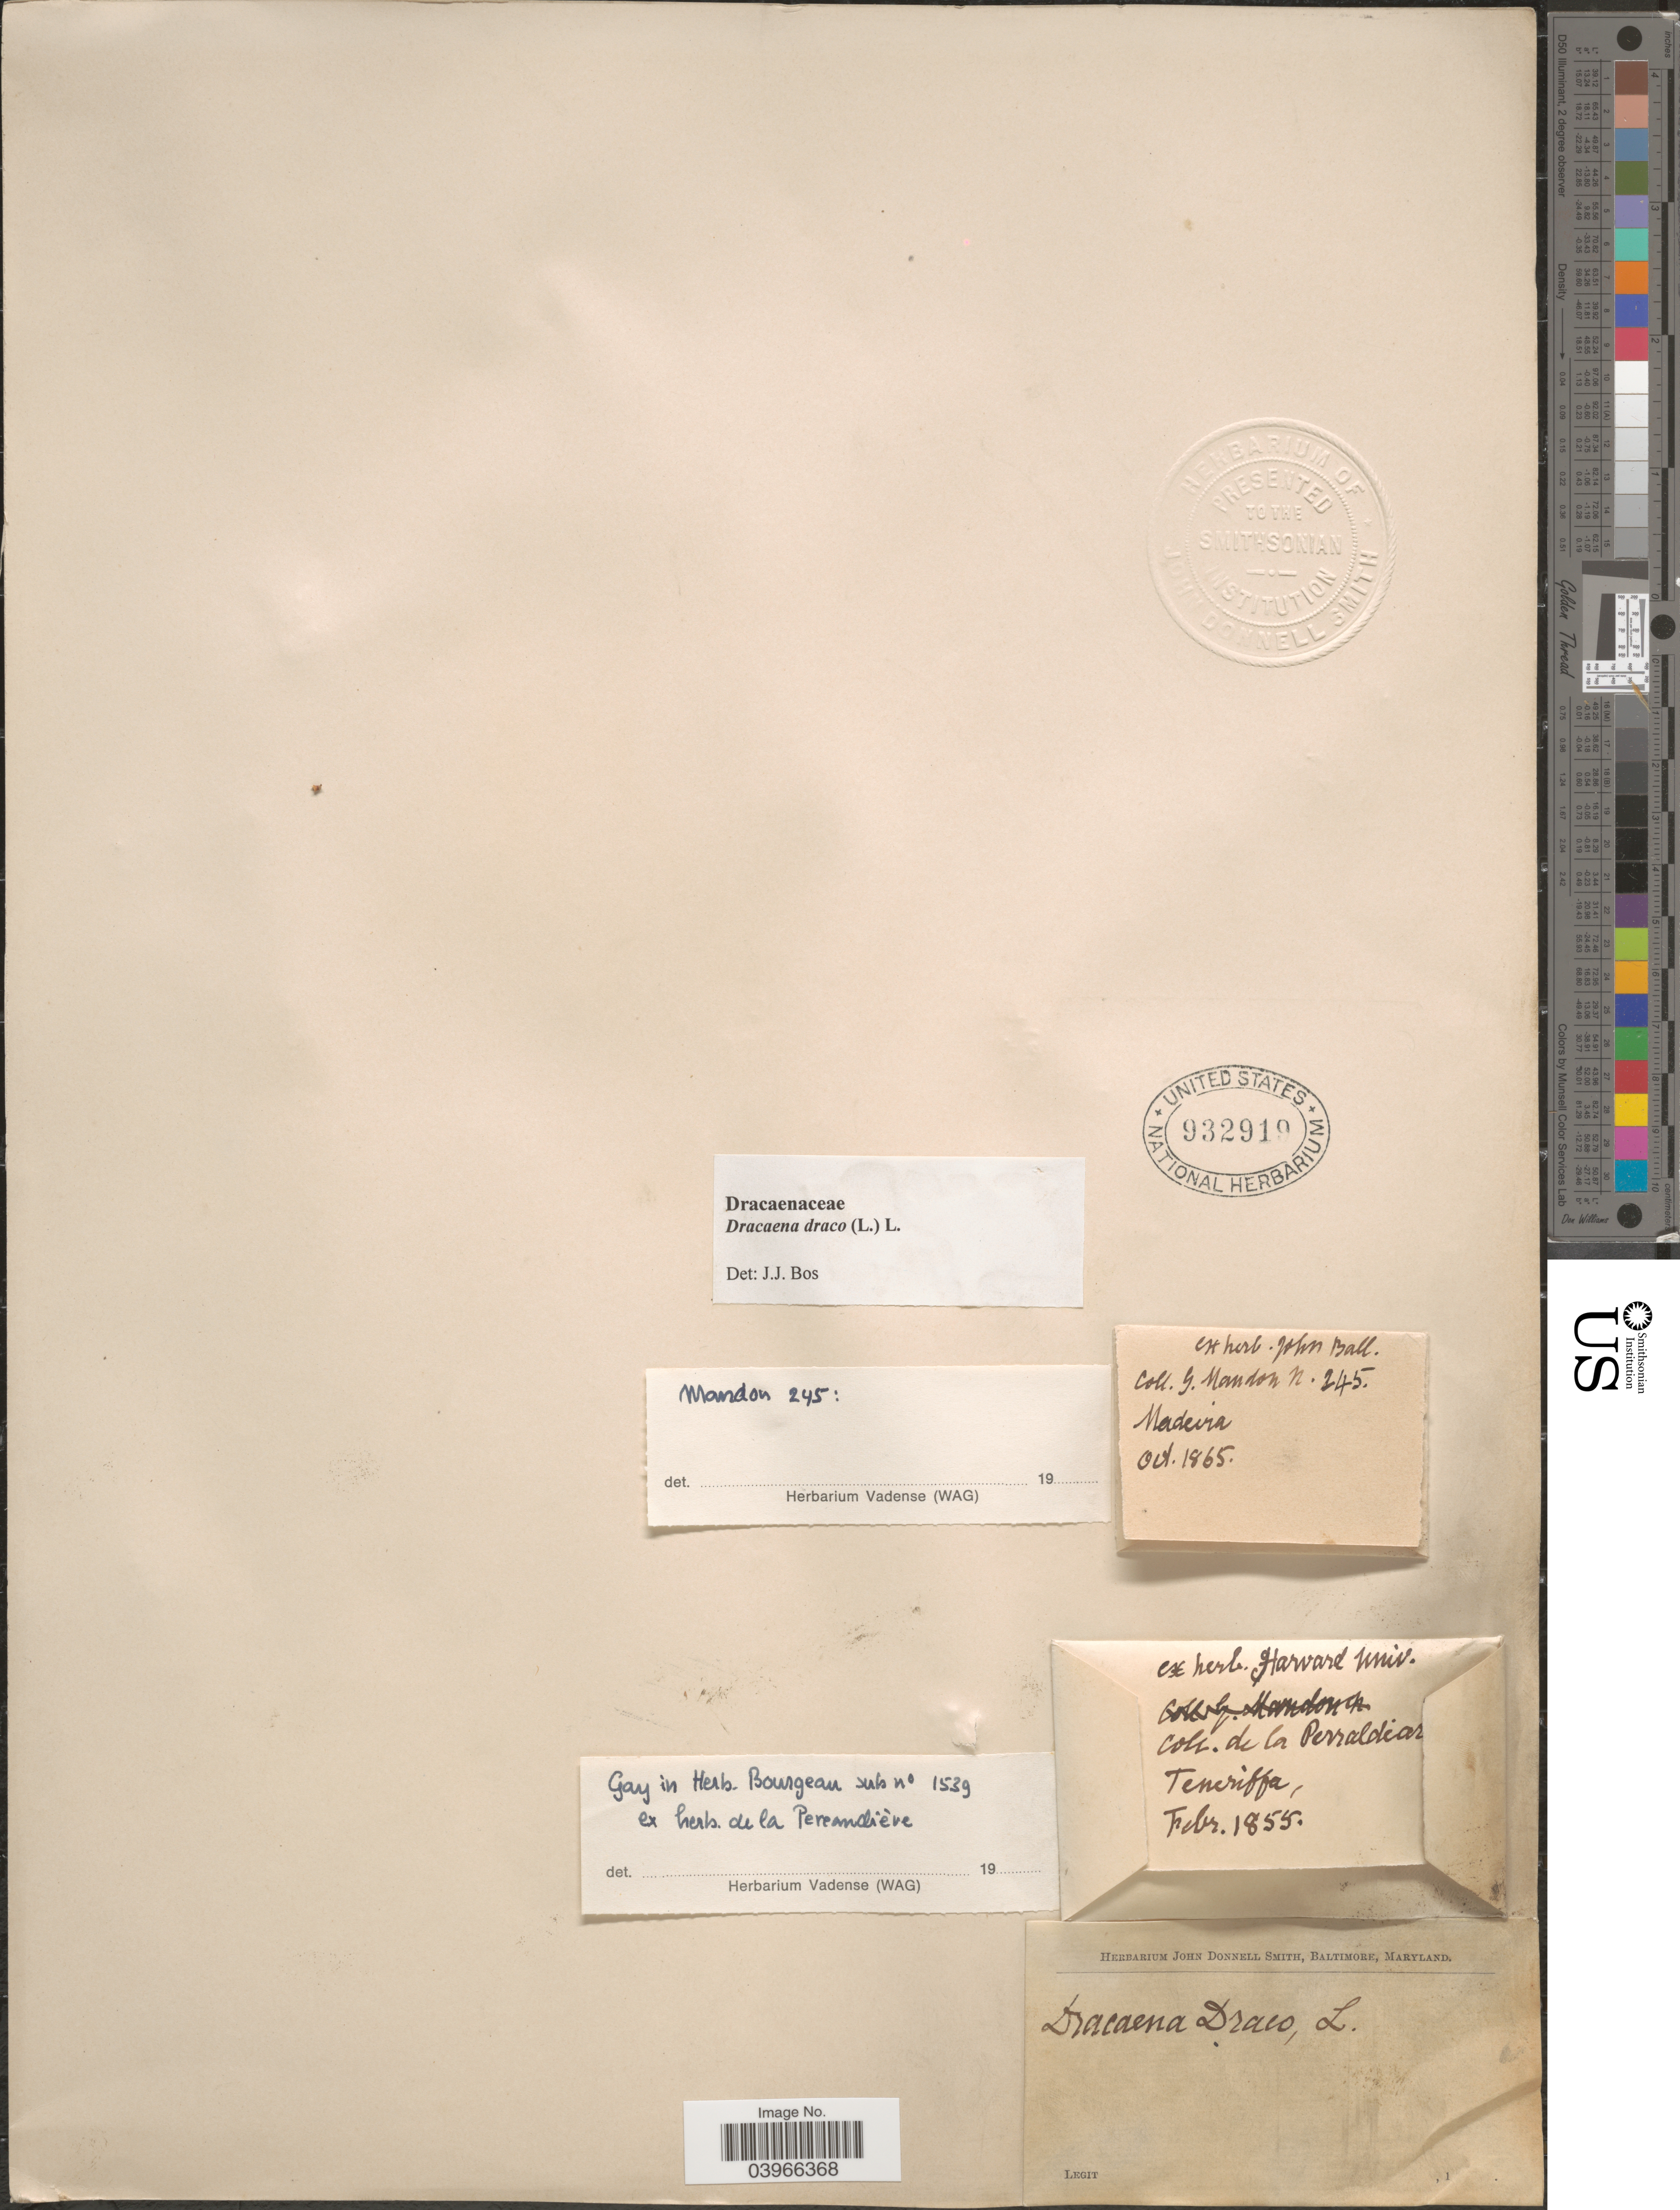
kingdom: Plantae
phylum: Tracheophyta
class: Liliopsida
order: Asparagales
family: Asparagaceae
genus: Dracaena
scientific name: Dracaena draco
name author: L.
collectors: G. Mandon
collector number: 245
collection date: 1865-10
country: Portugal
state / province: Madeira (Aut. Reg.)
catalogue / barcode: US 932919